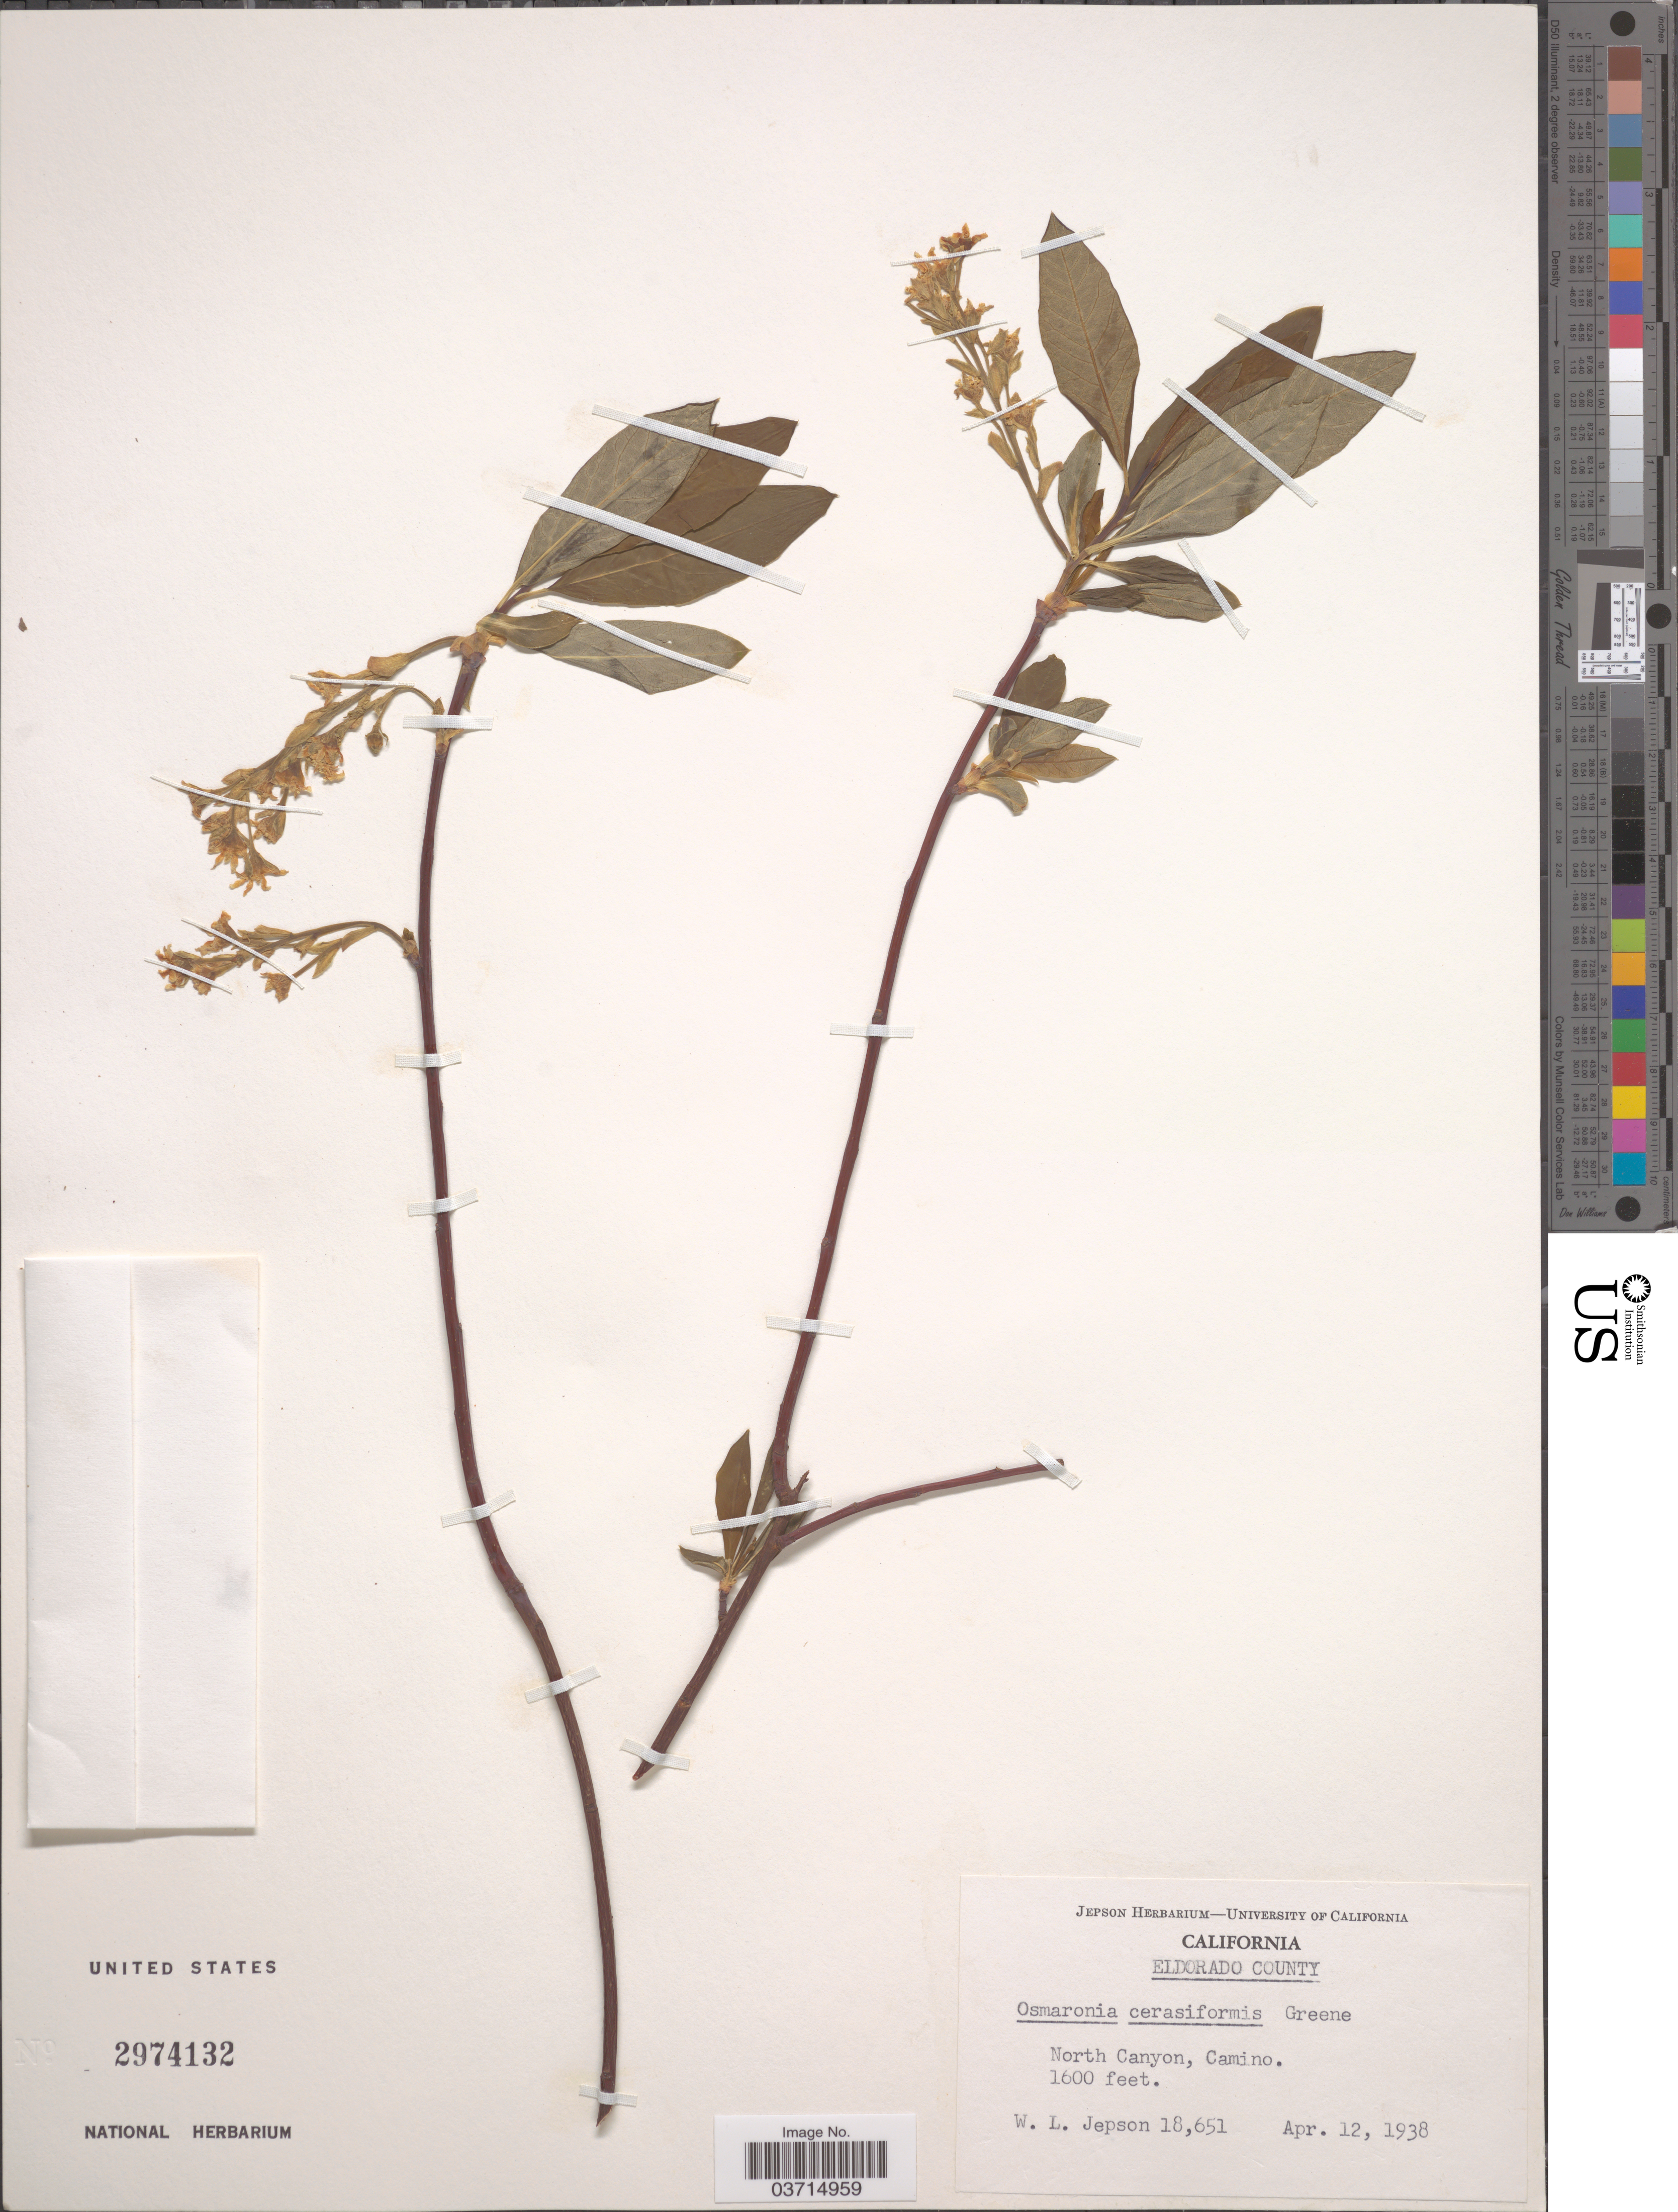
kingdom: Plantae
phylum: Tracheophyta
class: Magnoliopsida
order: Rosales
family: Rosaceae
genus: Oemleria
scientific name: Oemleria cerasiformis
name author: (Torr. & A. Gray ex Hook. & Arn.) J.W. Landon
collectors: W. L. Jepson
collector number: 18651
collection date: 1938-04-12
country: United States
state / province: California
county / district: El Dorado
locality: Eldorado County. North Canyon, Camino.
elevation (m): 488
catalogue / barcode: US 2974132